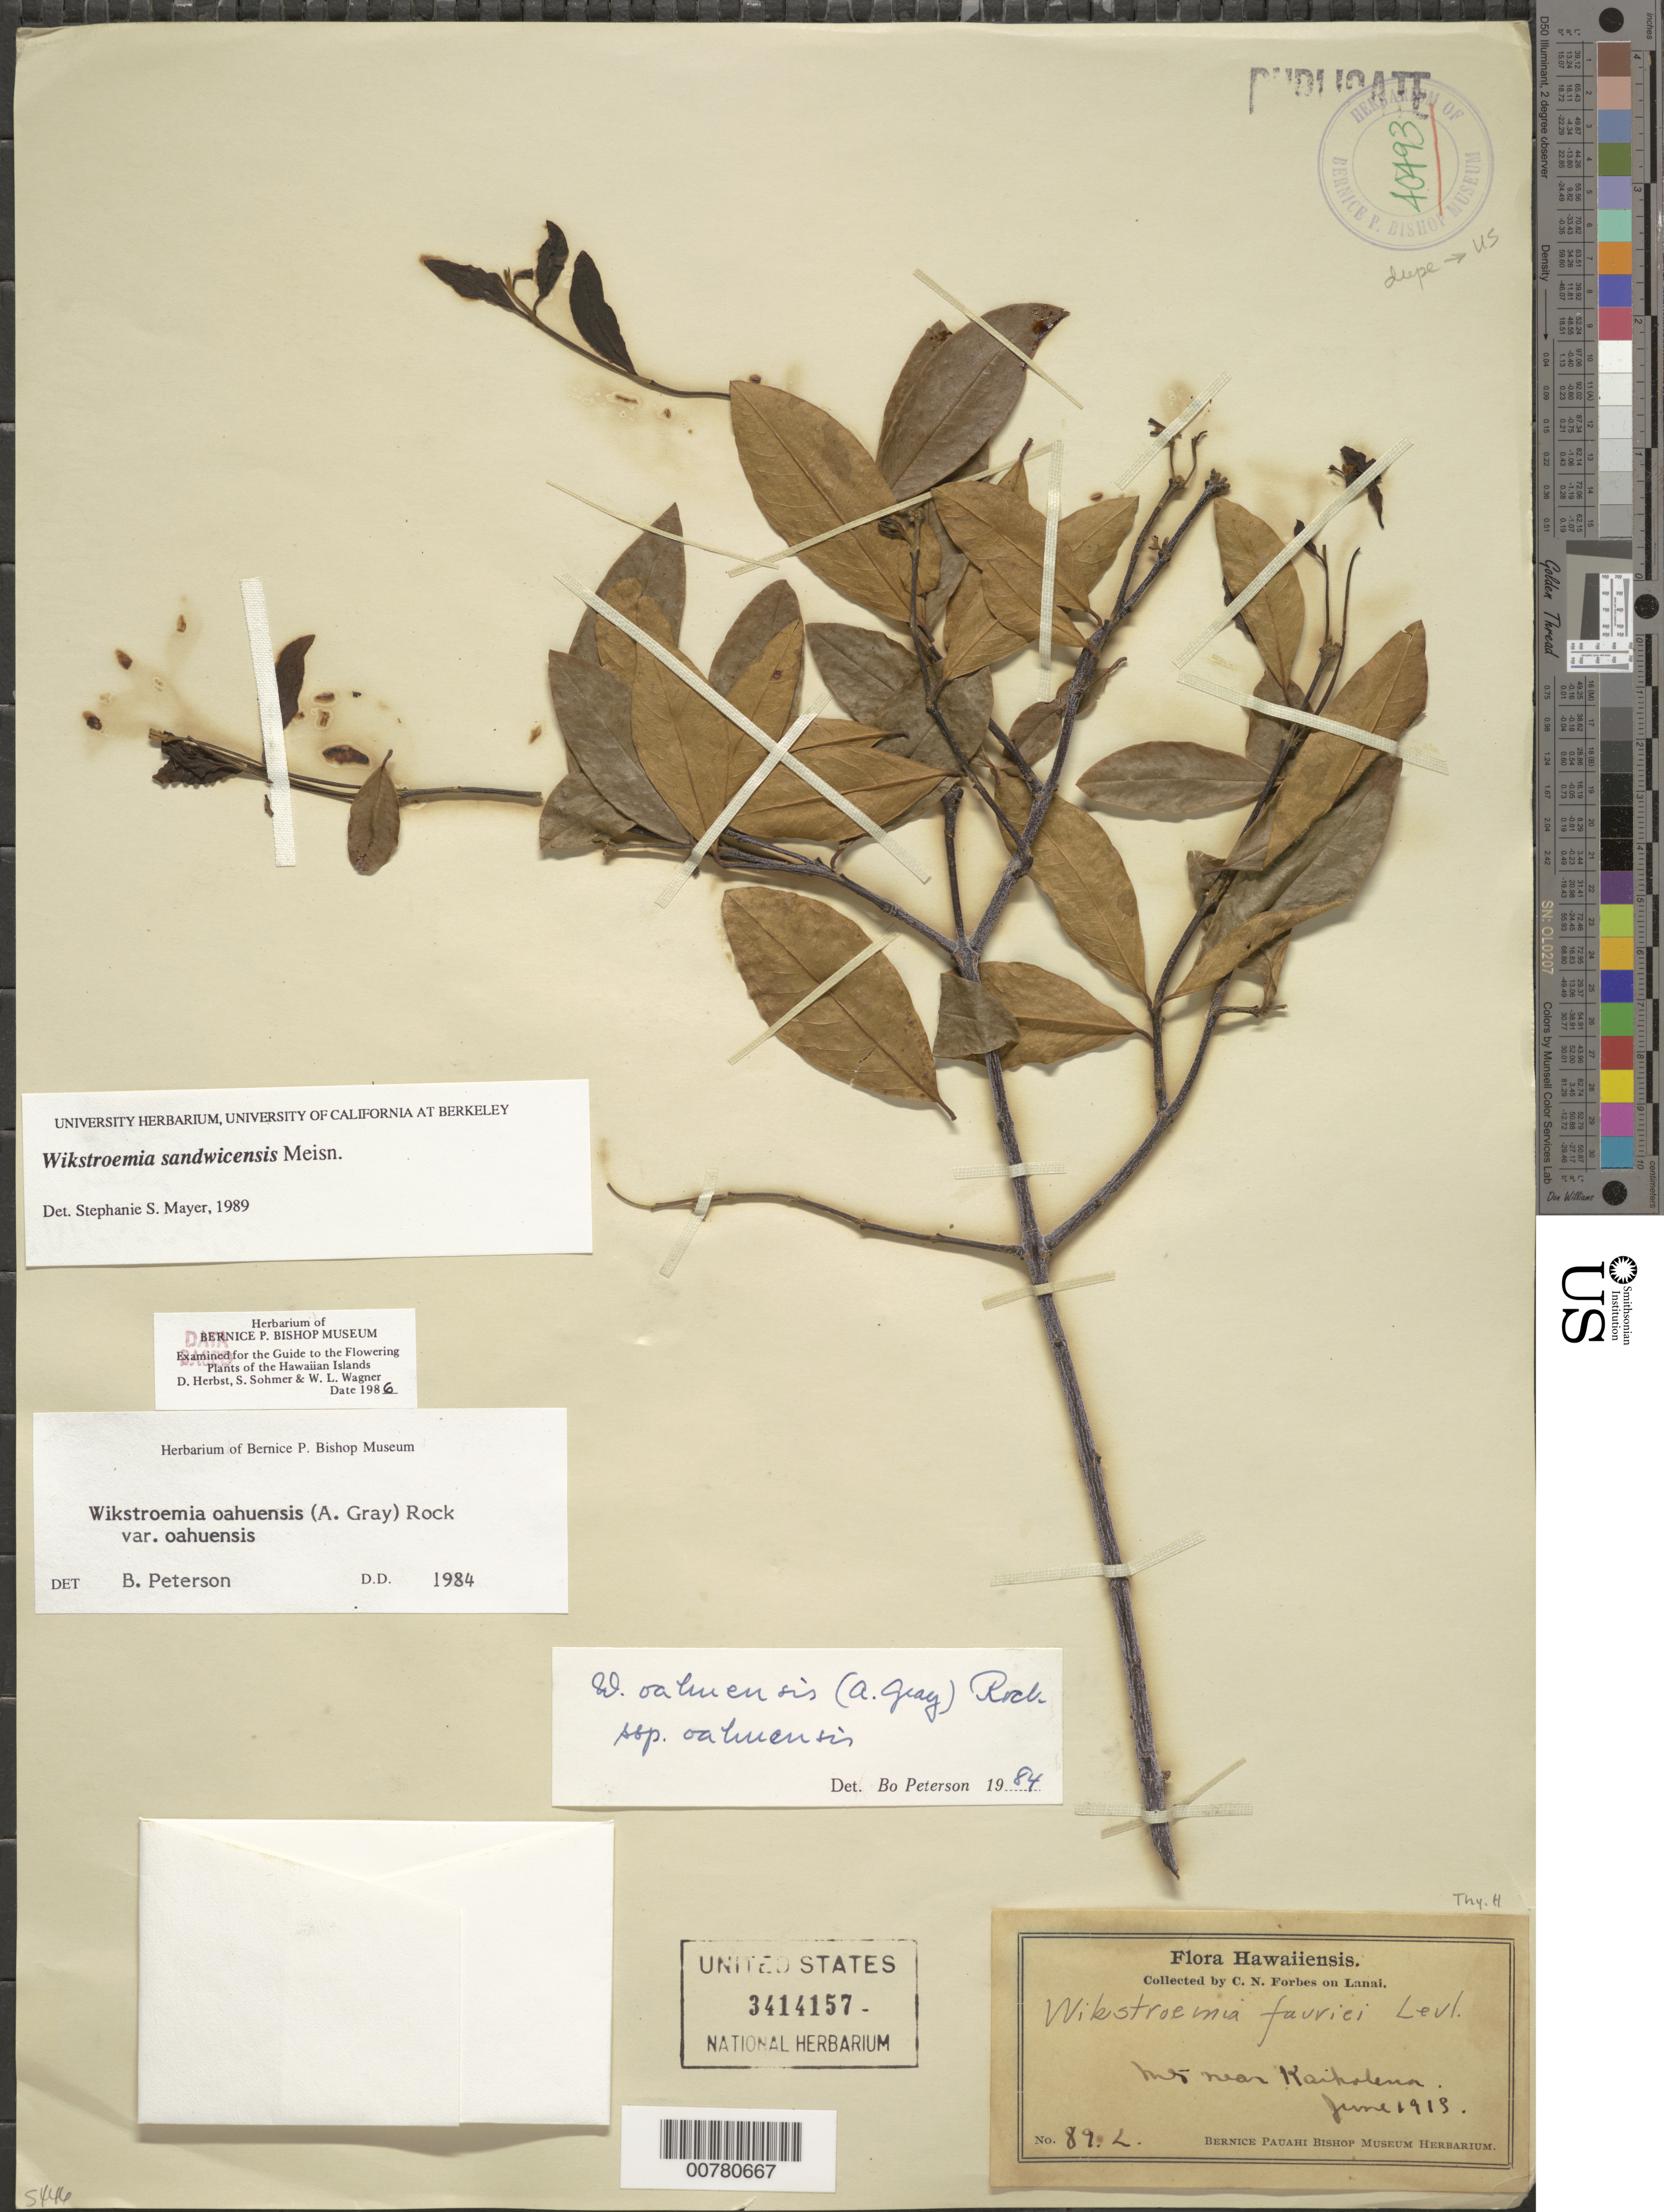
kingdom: Plantae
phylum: Tracheophyta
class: Magnoliopsida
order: Malvales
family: Thymelaeaceae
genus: Wikstroemia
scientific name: Wikstroemia sandwicensis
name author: Meisn.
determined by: Mayer, S. S.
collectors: C. N. Forbes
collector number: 89.L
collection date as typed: Jun 1913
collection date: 1913-06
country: United States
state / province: Hawaii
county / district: Maui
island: Lana'i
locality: Mts near Kaiholena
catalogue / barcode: US 3414157